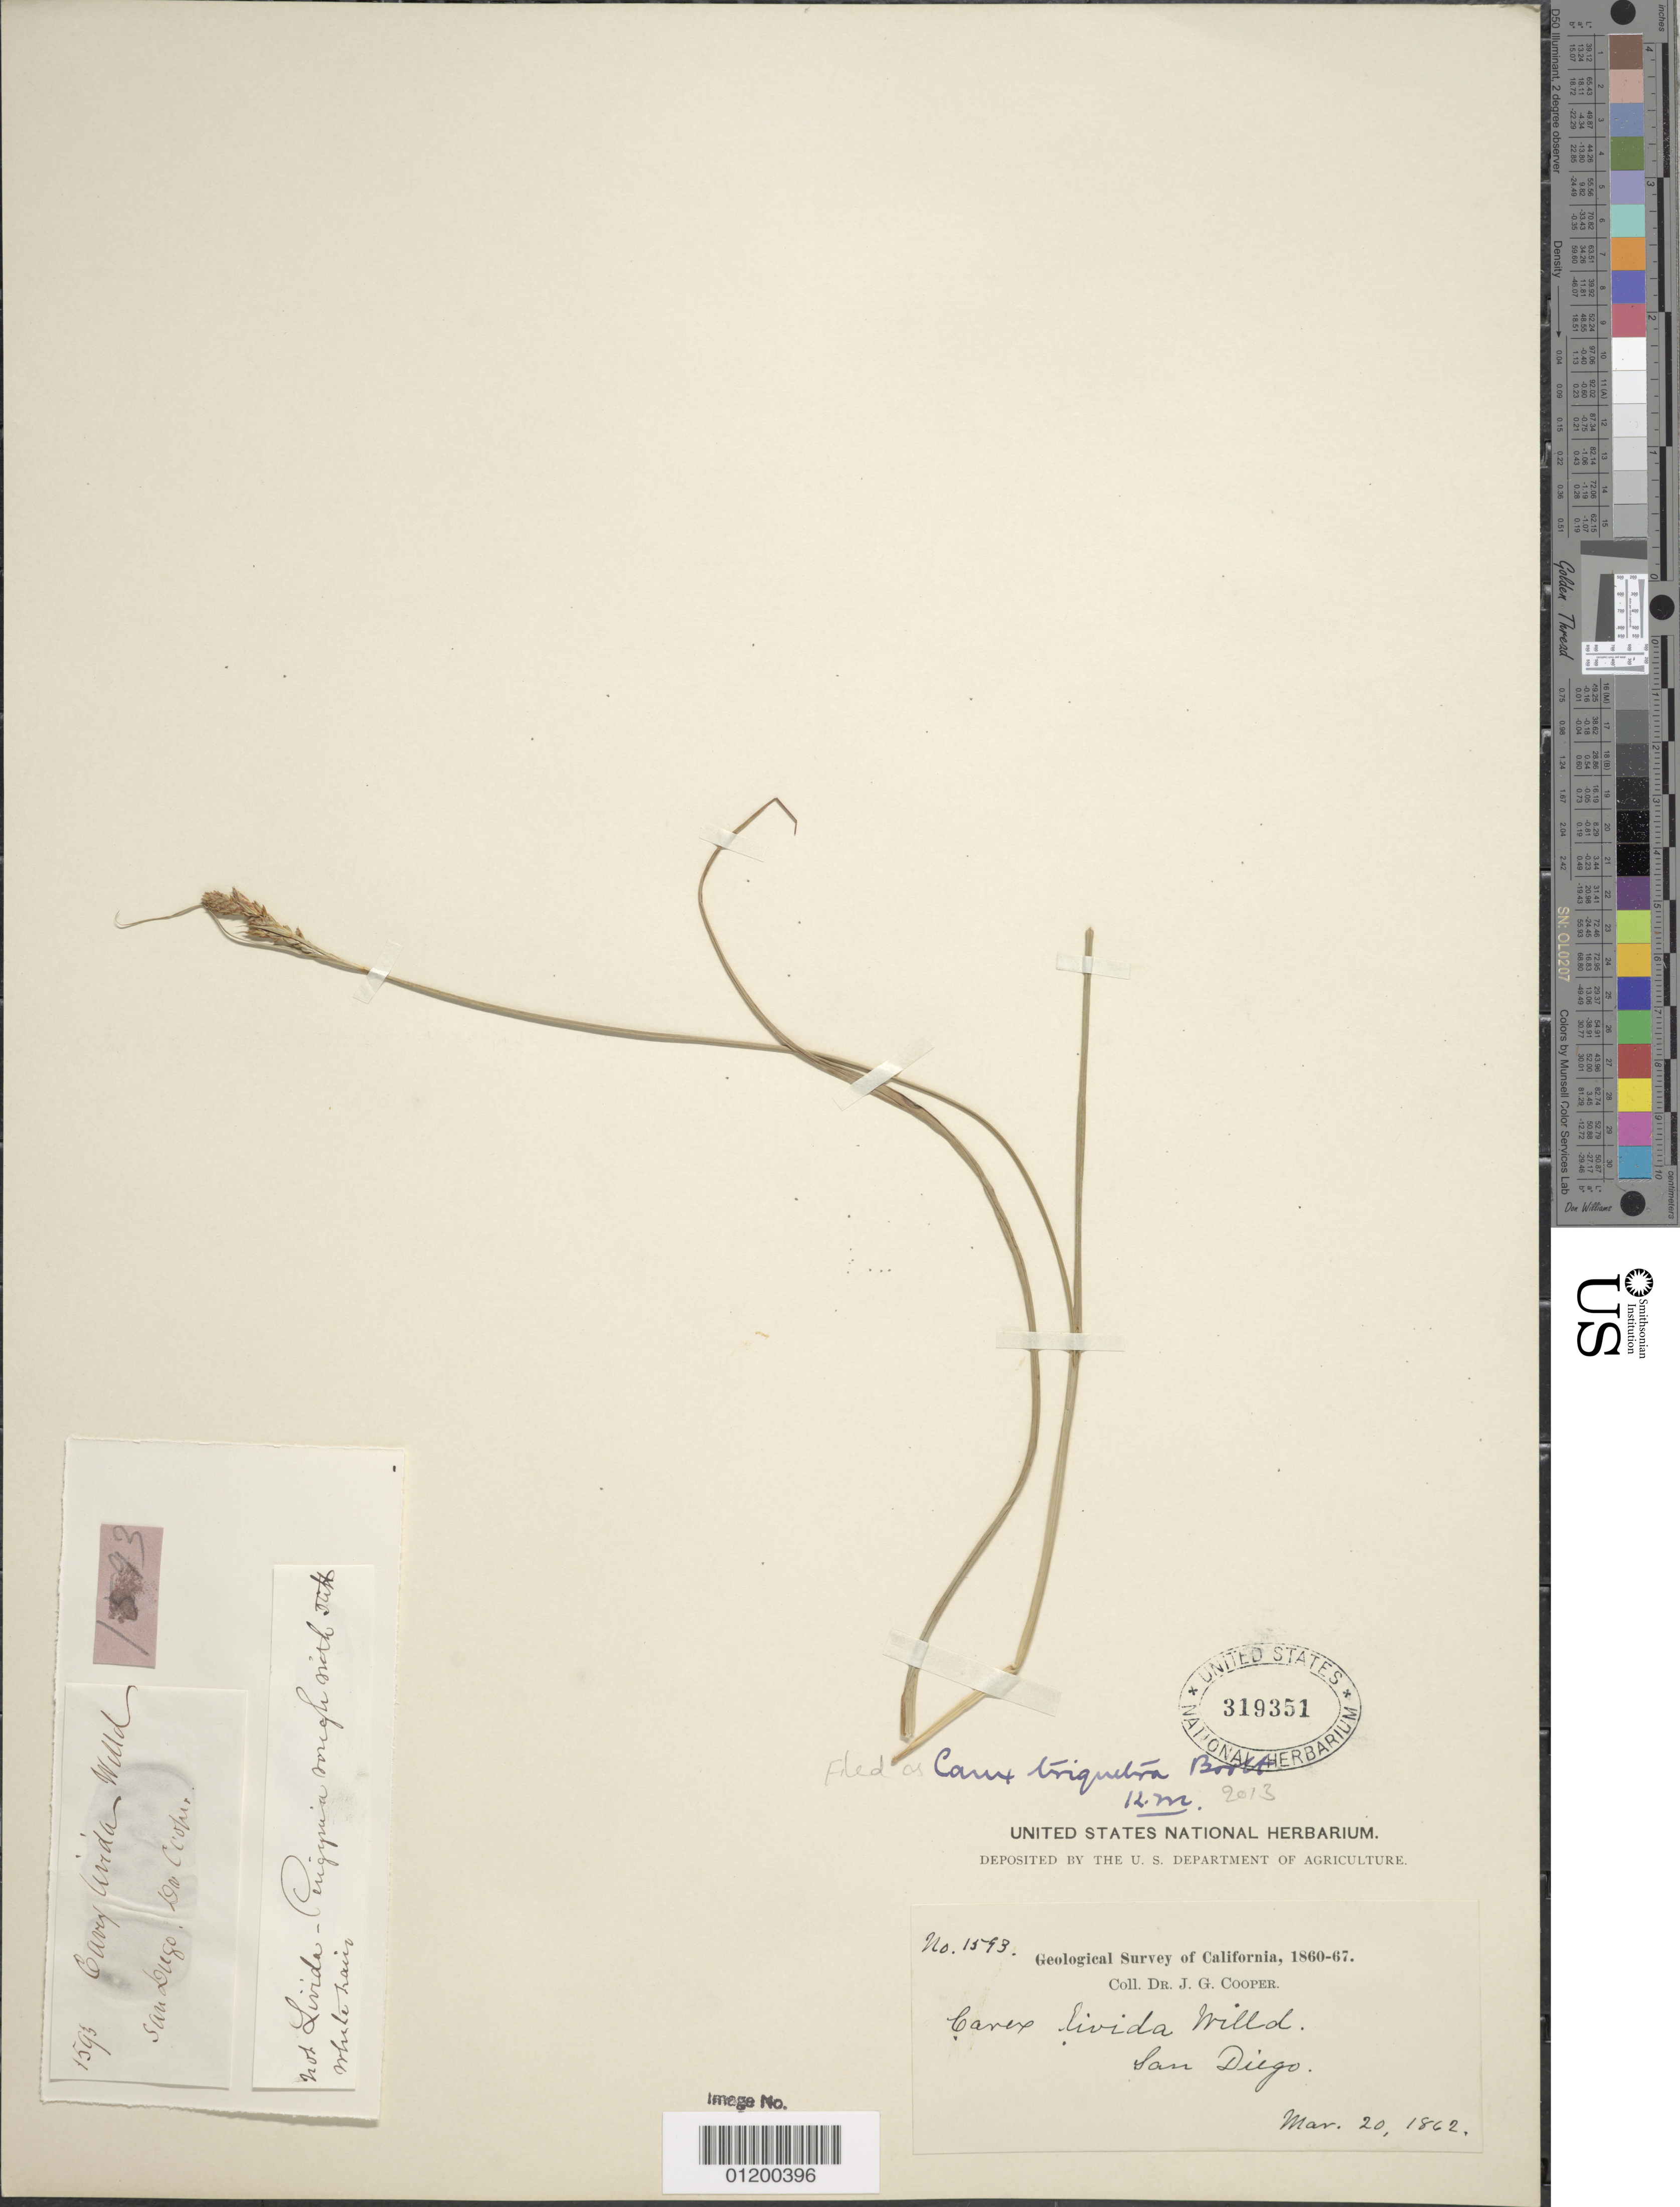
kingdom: Plantae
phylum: Tracheophyta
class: Liliopsida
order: Poales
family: Cyperaceae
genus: Carex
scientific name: Carex triquetra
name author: Boott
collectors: J. G. Cooper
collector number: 1593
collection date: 1862-03-20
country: United States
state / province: California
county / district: San Diego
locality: San Diego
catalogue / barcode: US 319351